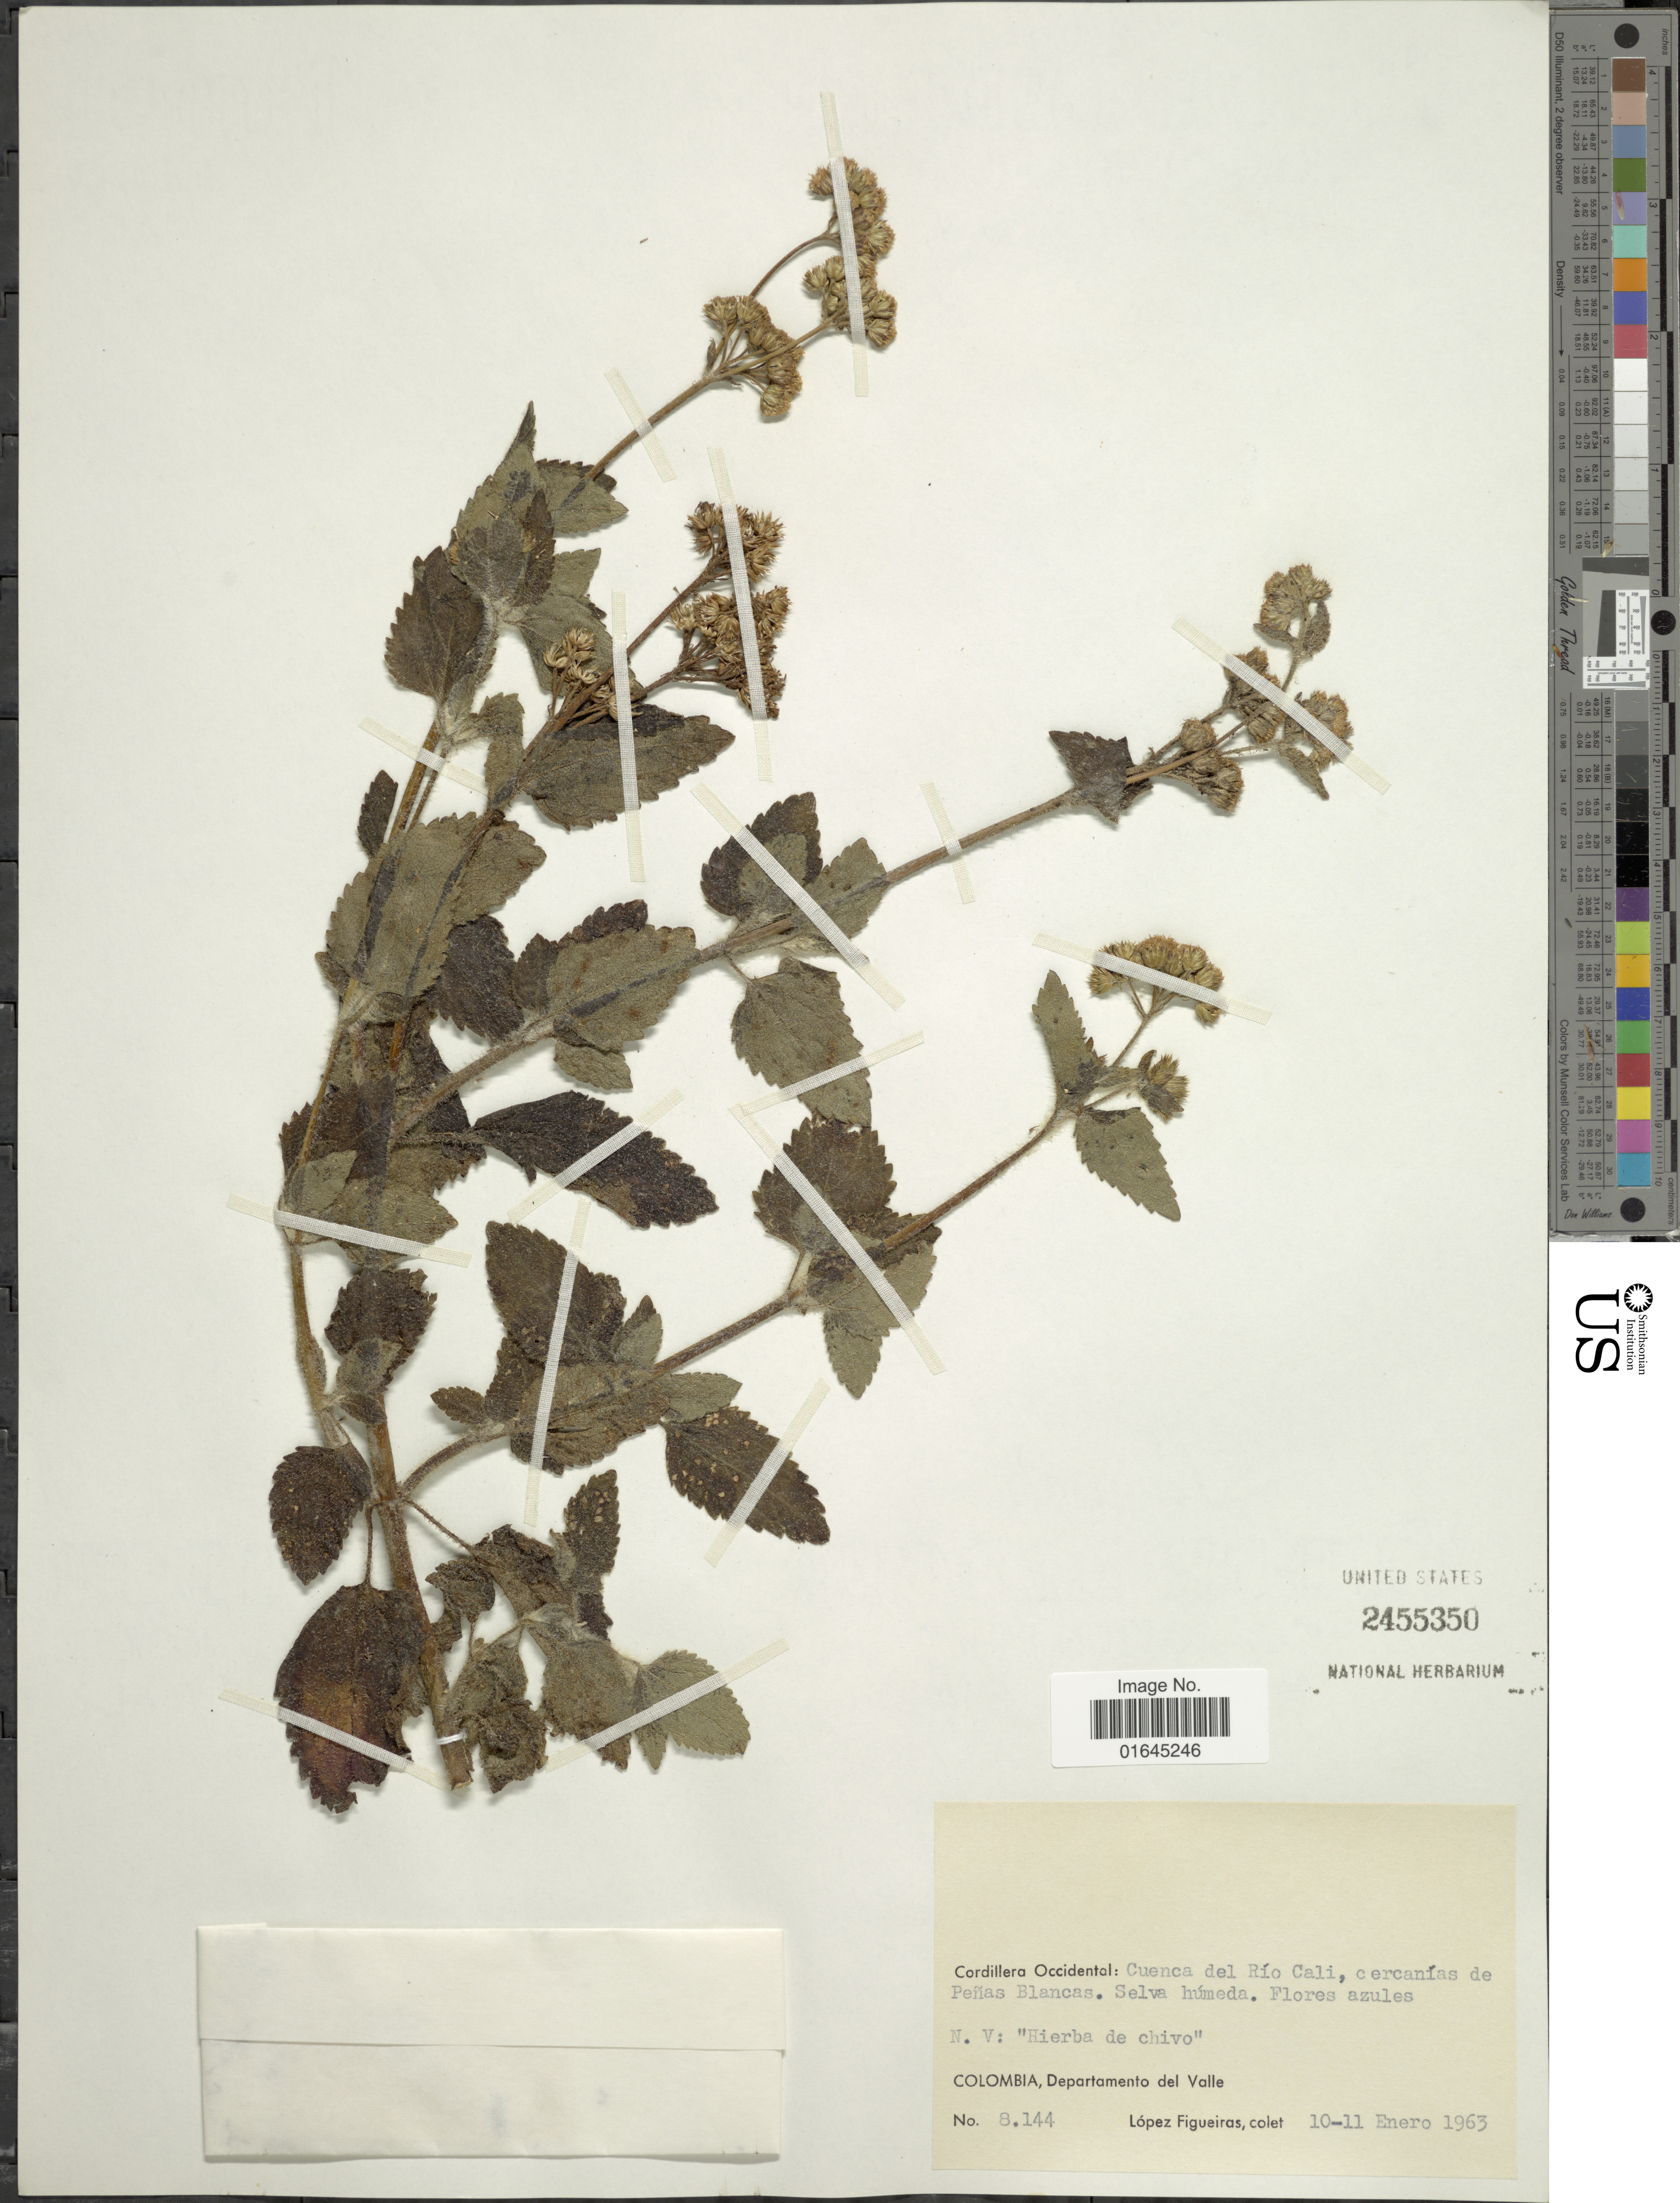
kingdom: Plantae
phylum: Tracheophyta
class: Magnoliopsida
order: Asterales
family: Asteraceae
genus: Ageratum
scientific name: Ageratum conyzoides subsp. conyzoides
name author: L.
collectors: M. López Figueiras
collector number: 8144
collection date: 1963-01-10/1963-01-11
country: Colombia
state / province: Valle del Cauca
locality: Cordillera Occidental: Cuenca del Río Cali, cercanías de Peñas Blancas. Departamento del Valle.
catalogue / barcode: US 2455350